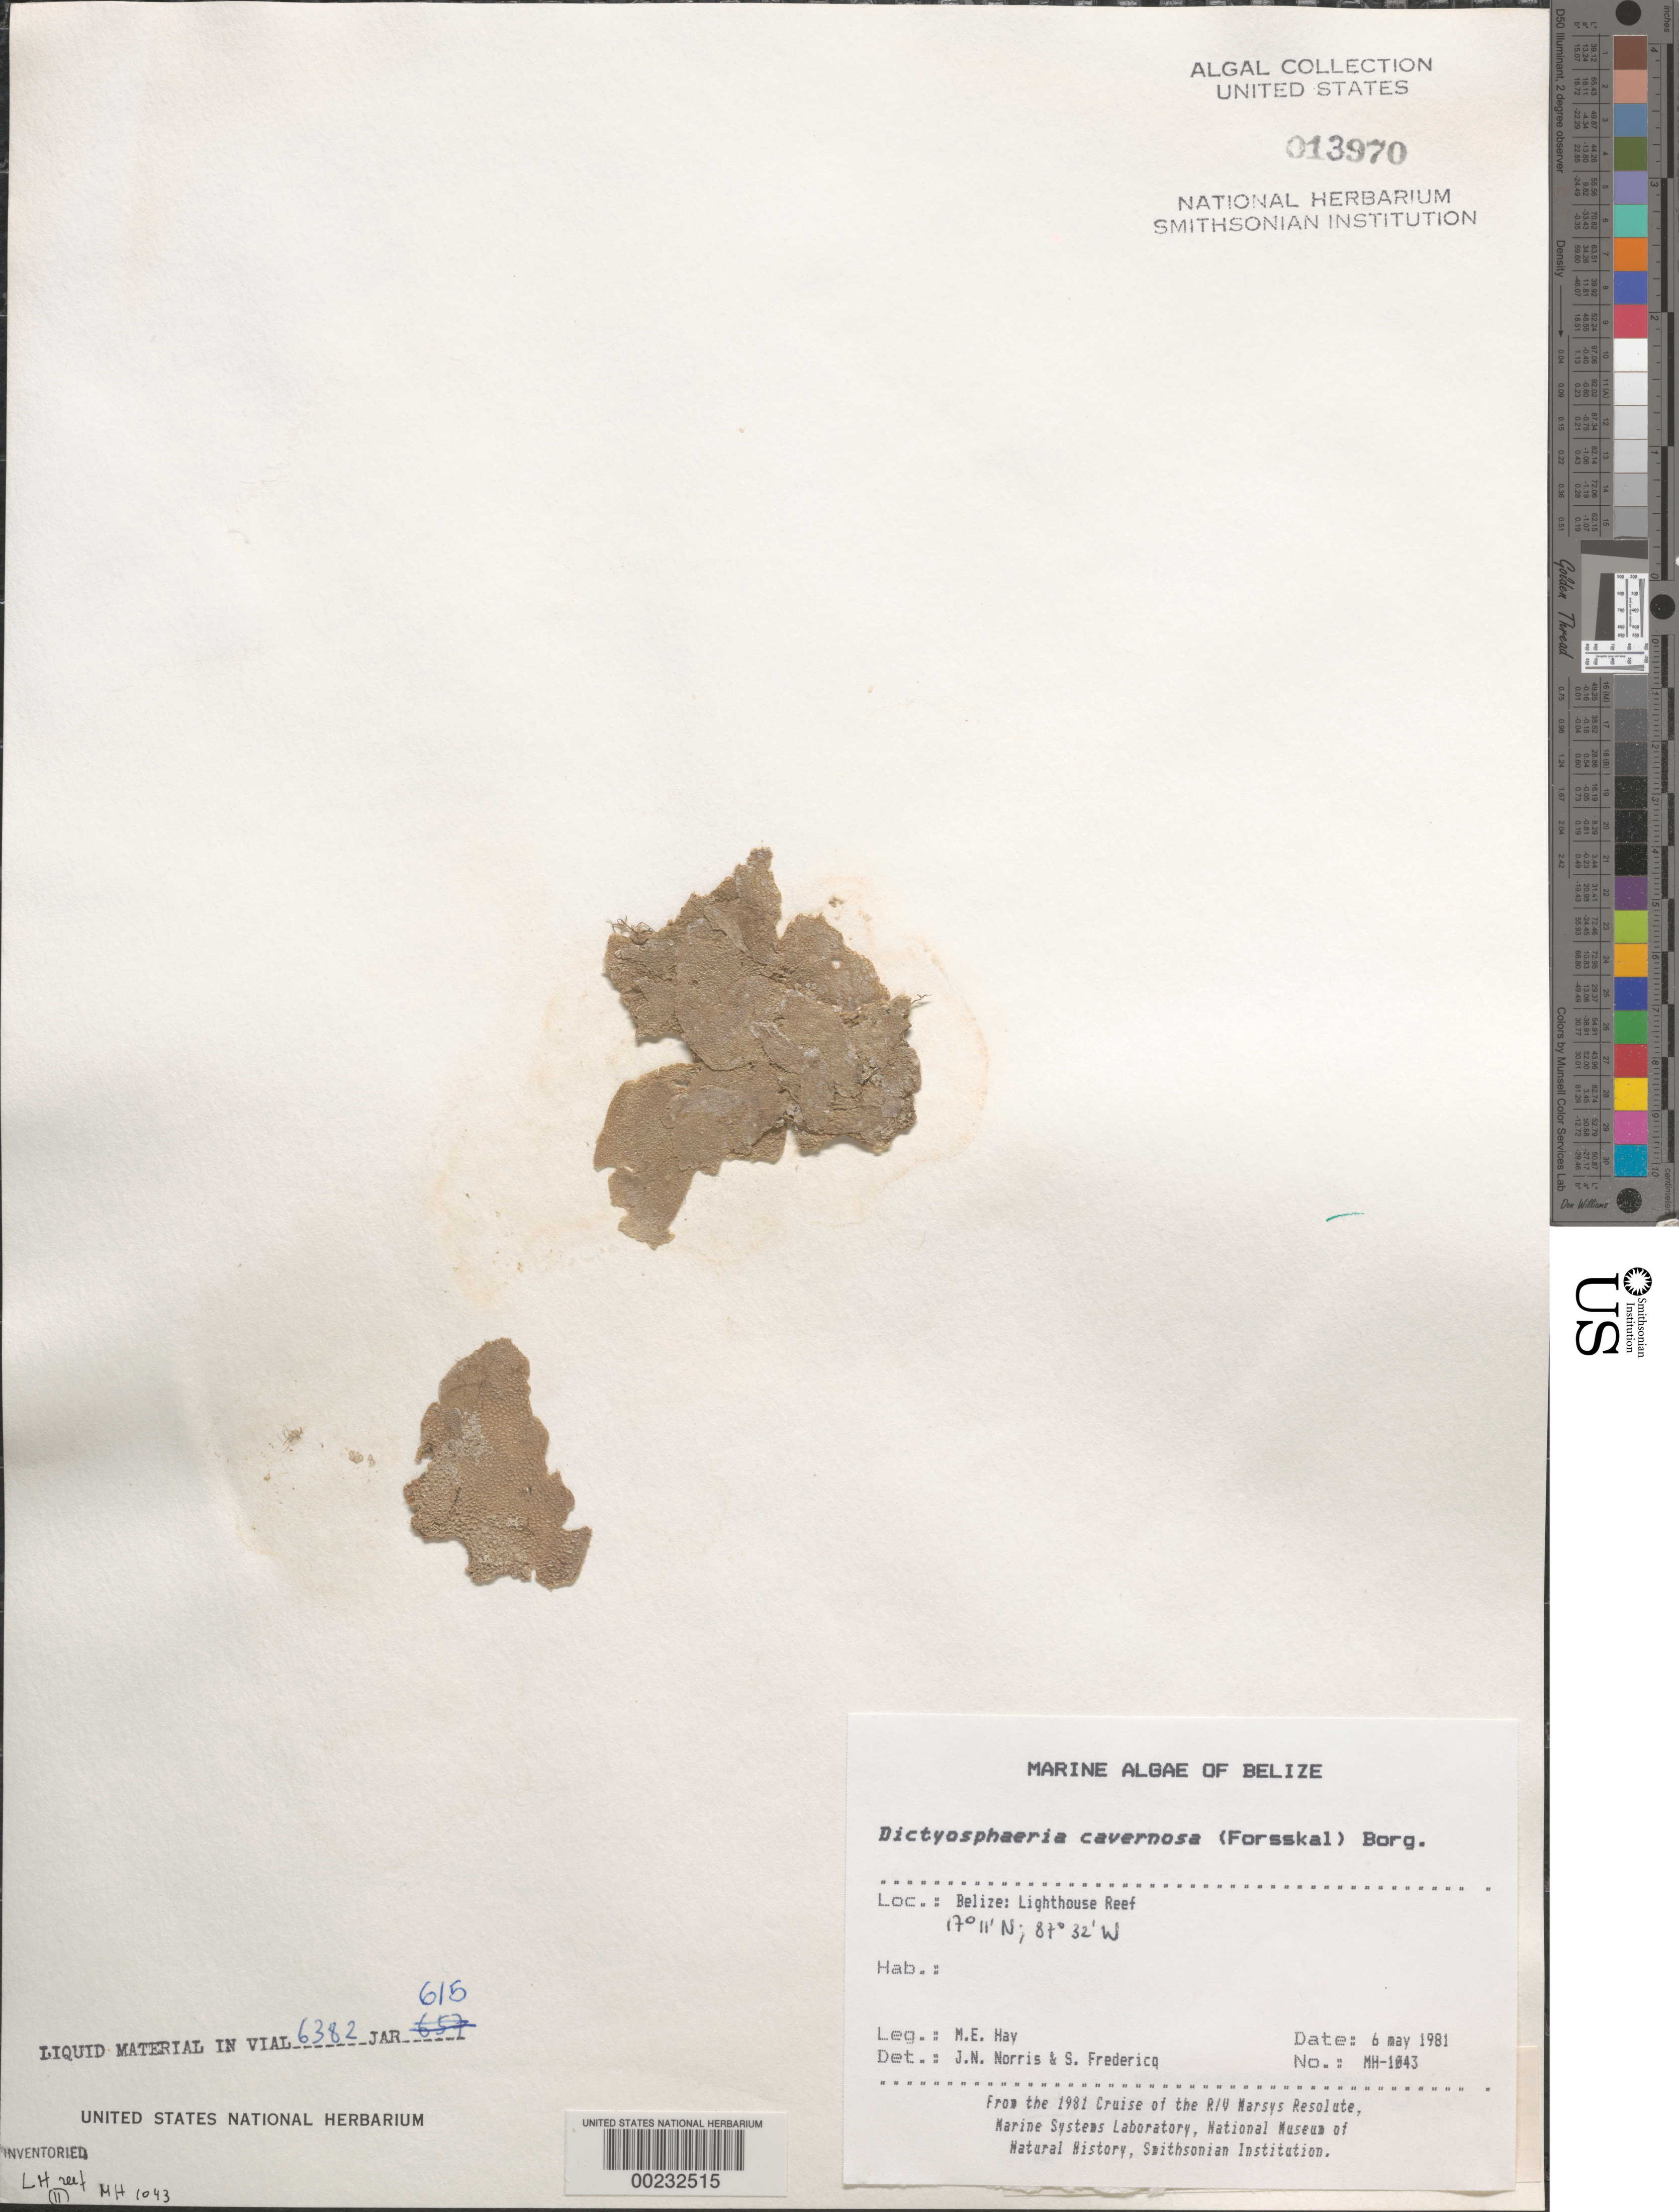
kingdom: Plantae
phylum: Chlorophyta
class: Ulvophyceae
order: Siphonocladales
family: Siphonocladaceae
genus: Dictyosphaeria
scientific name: Dictyosphaeria cavernosa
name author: (Forssk.) Børgesen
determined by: Norris, J. N.; Fredericq, S.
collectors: M. E. Hay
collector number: MEH-1043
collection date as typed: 06 May 1981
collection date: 1981-05-06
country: Belize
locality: Lighthouse reef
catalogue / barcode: US 13970